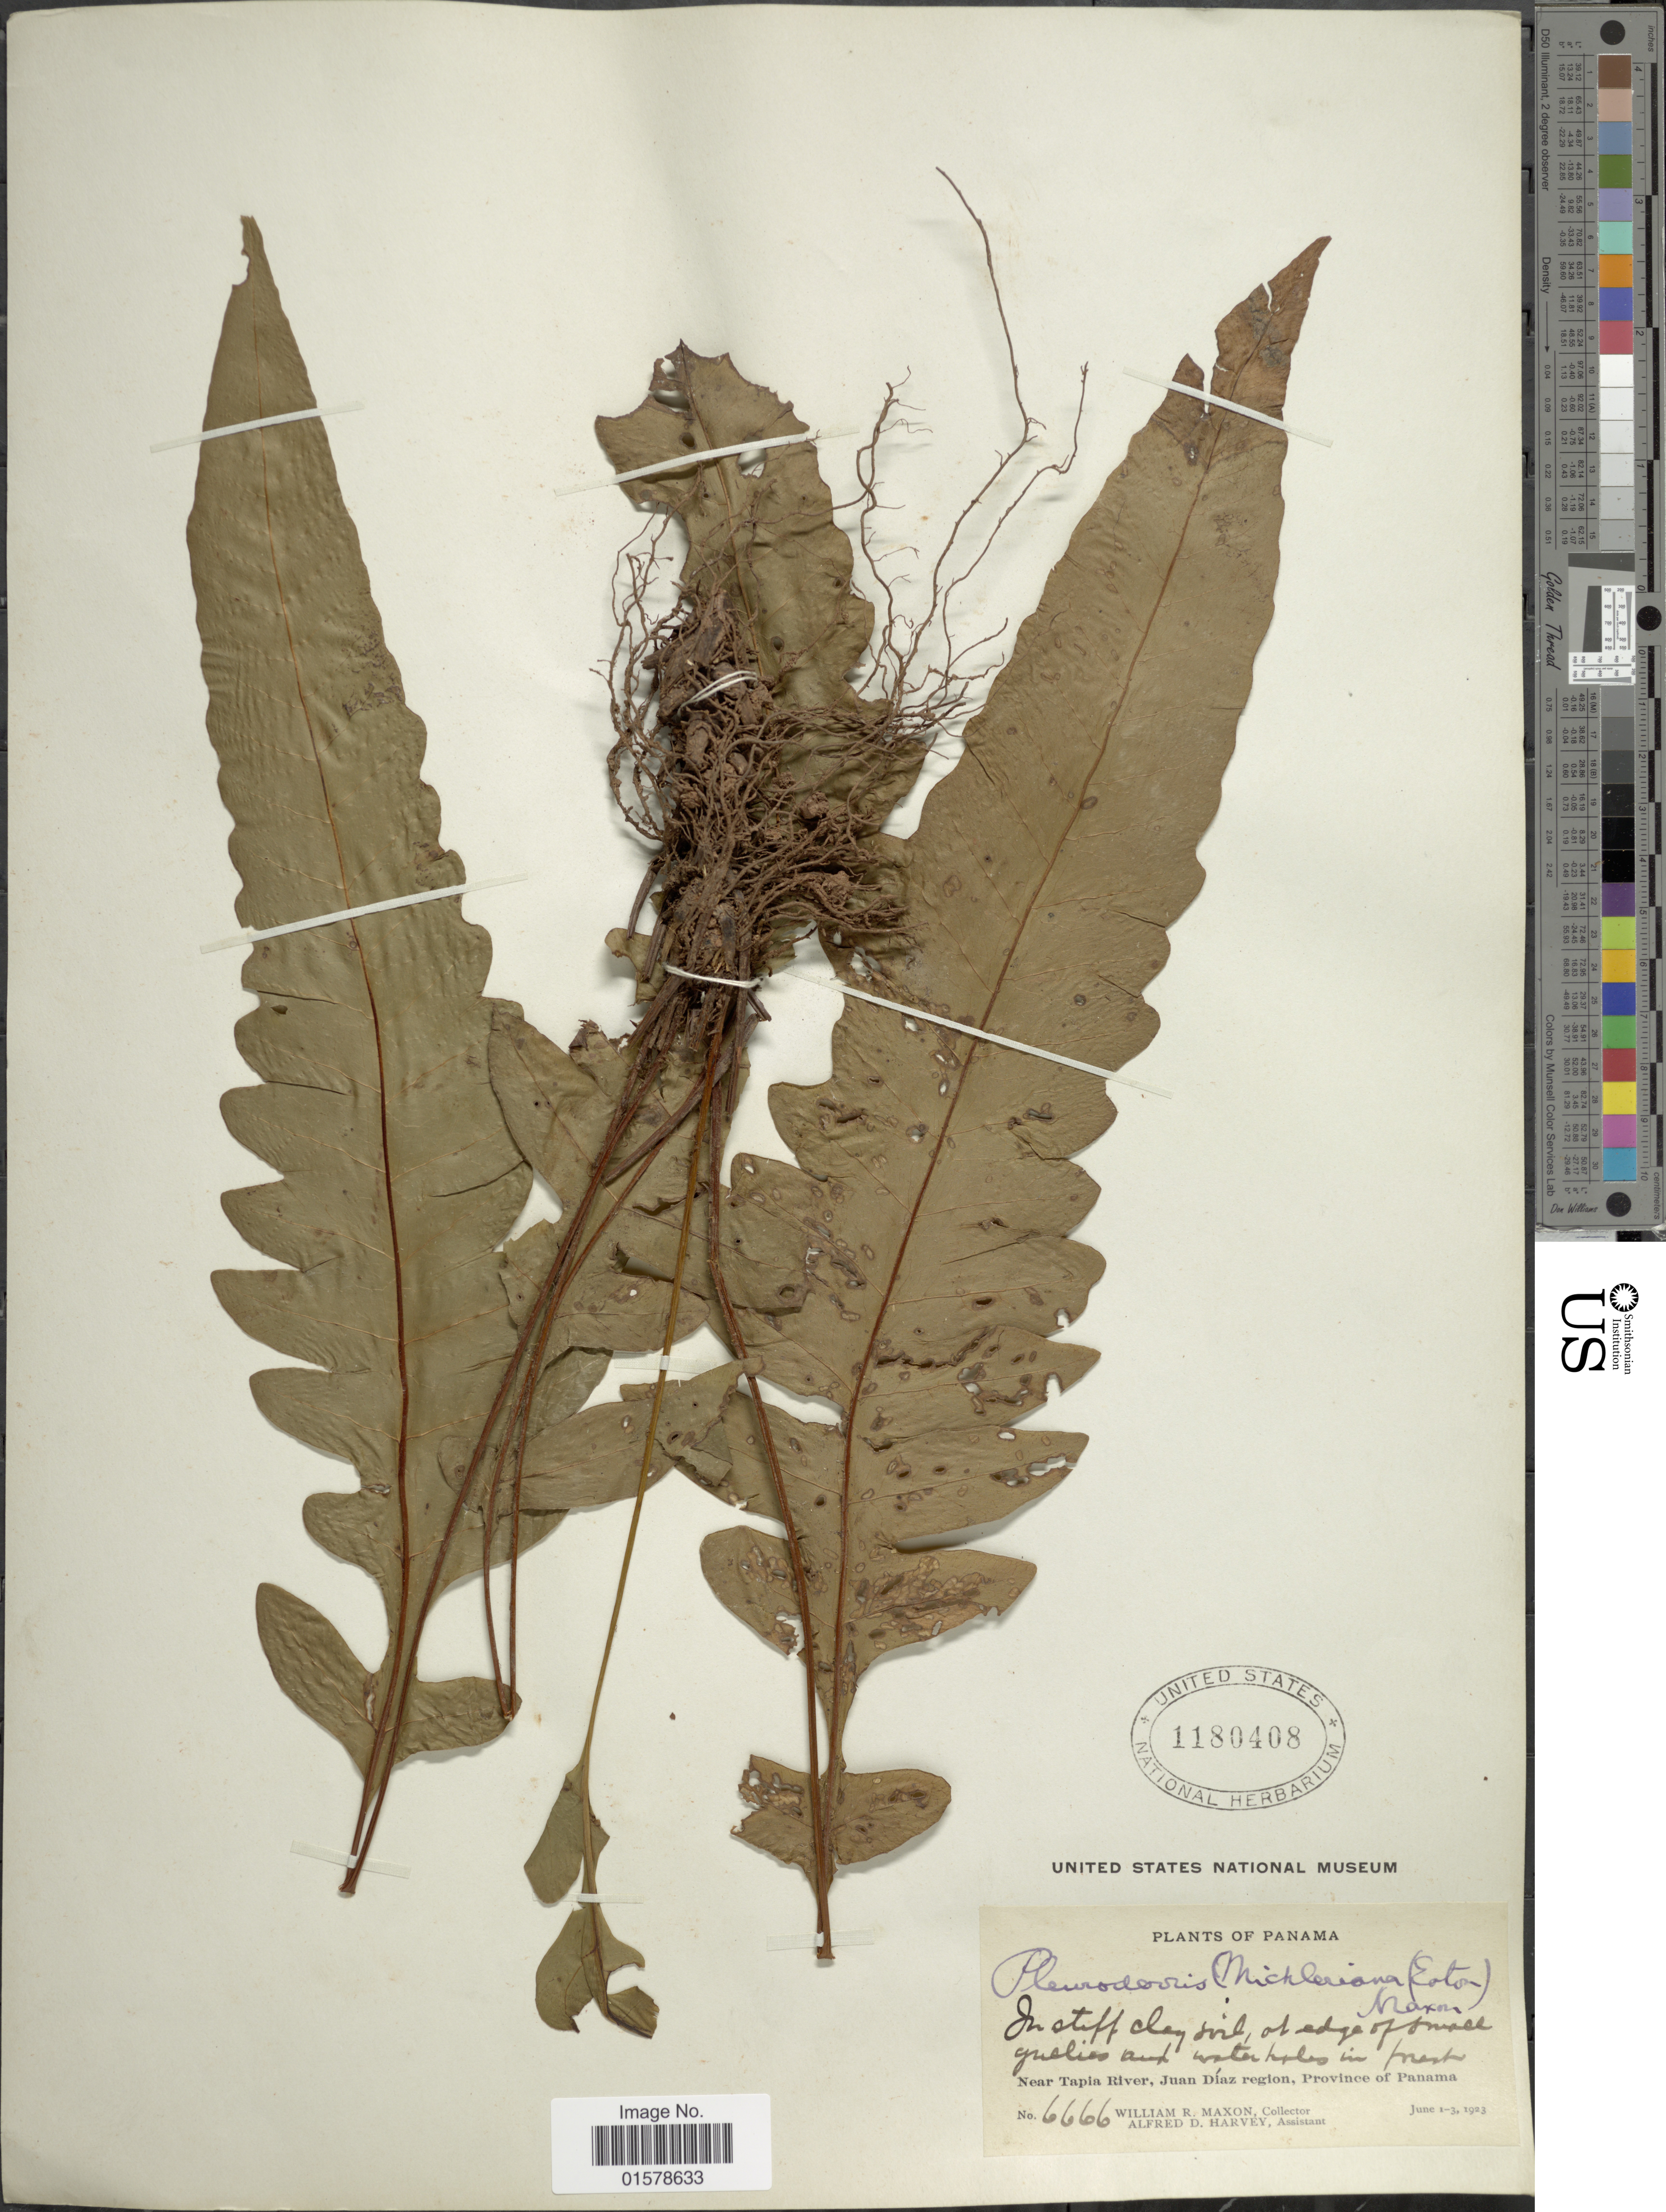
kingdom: Plantae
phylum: Tracheophyta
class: Polypodiopsida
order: Polypodiales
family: Tectariaceae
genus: Tectaria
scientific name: Tectaria x michleriana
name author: (D.C. Eaton) Lellinger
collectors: W. R. Maxon & A. D. Harvey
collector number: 6666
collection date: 1923-06-01/1923-06-03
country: Panama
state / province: Panamá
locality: Near Tapia River, Juan Diaz region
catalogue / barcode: US 1180408